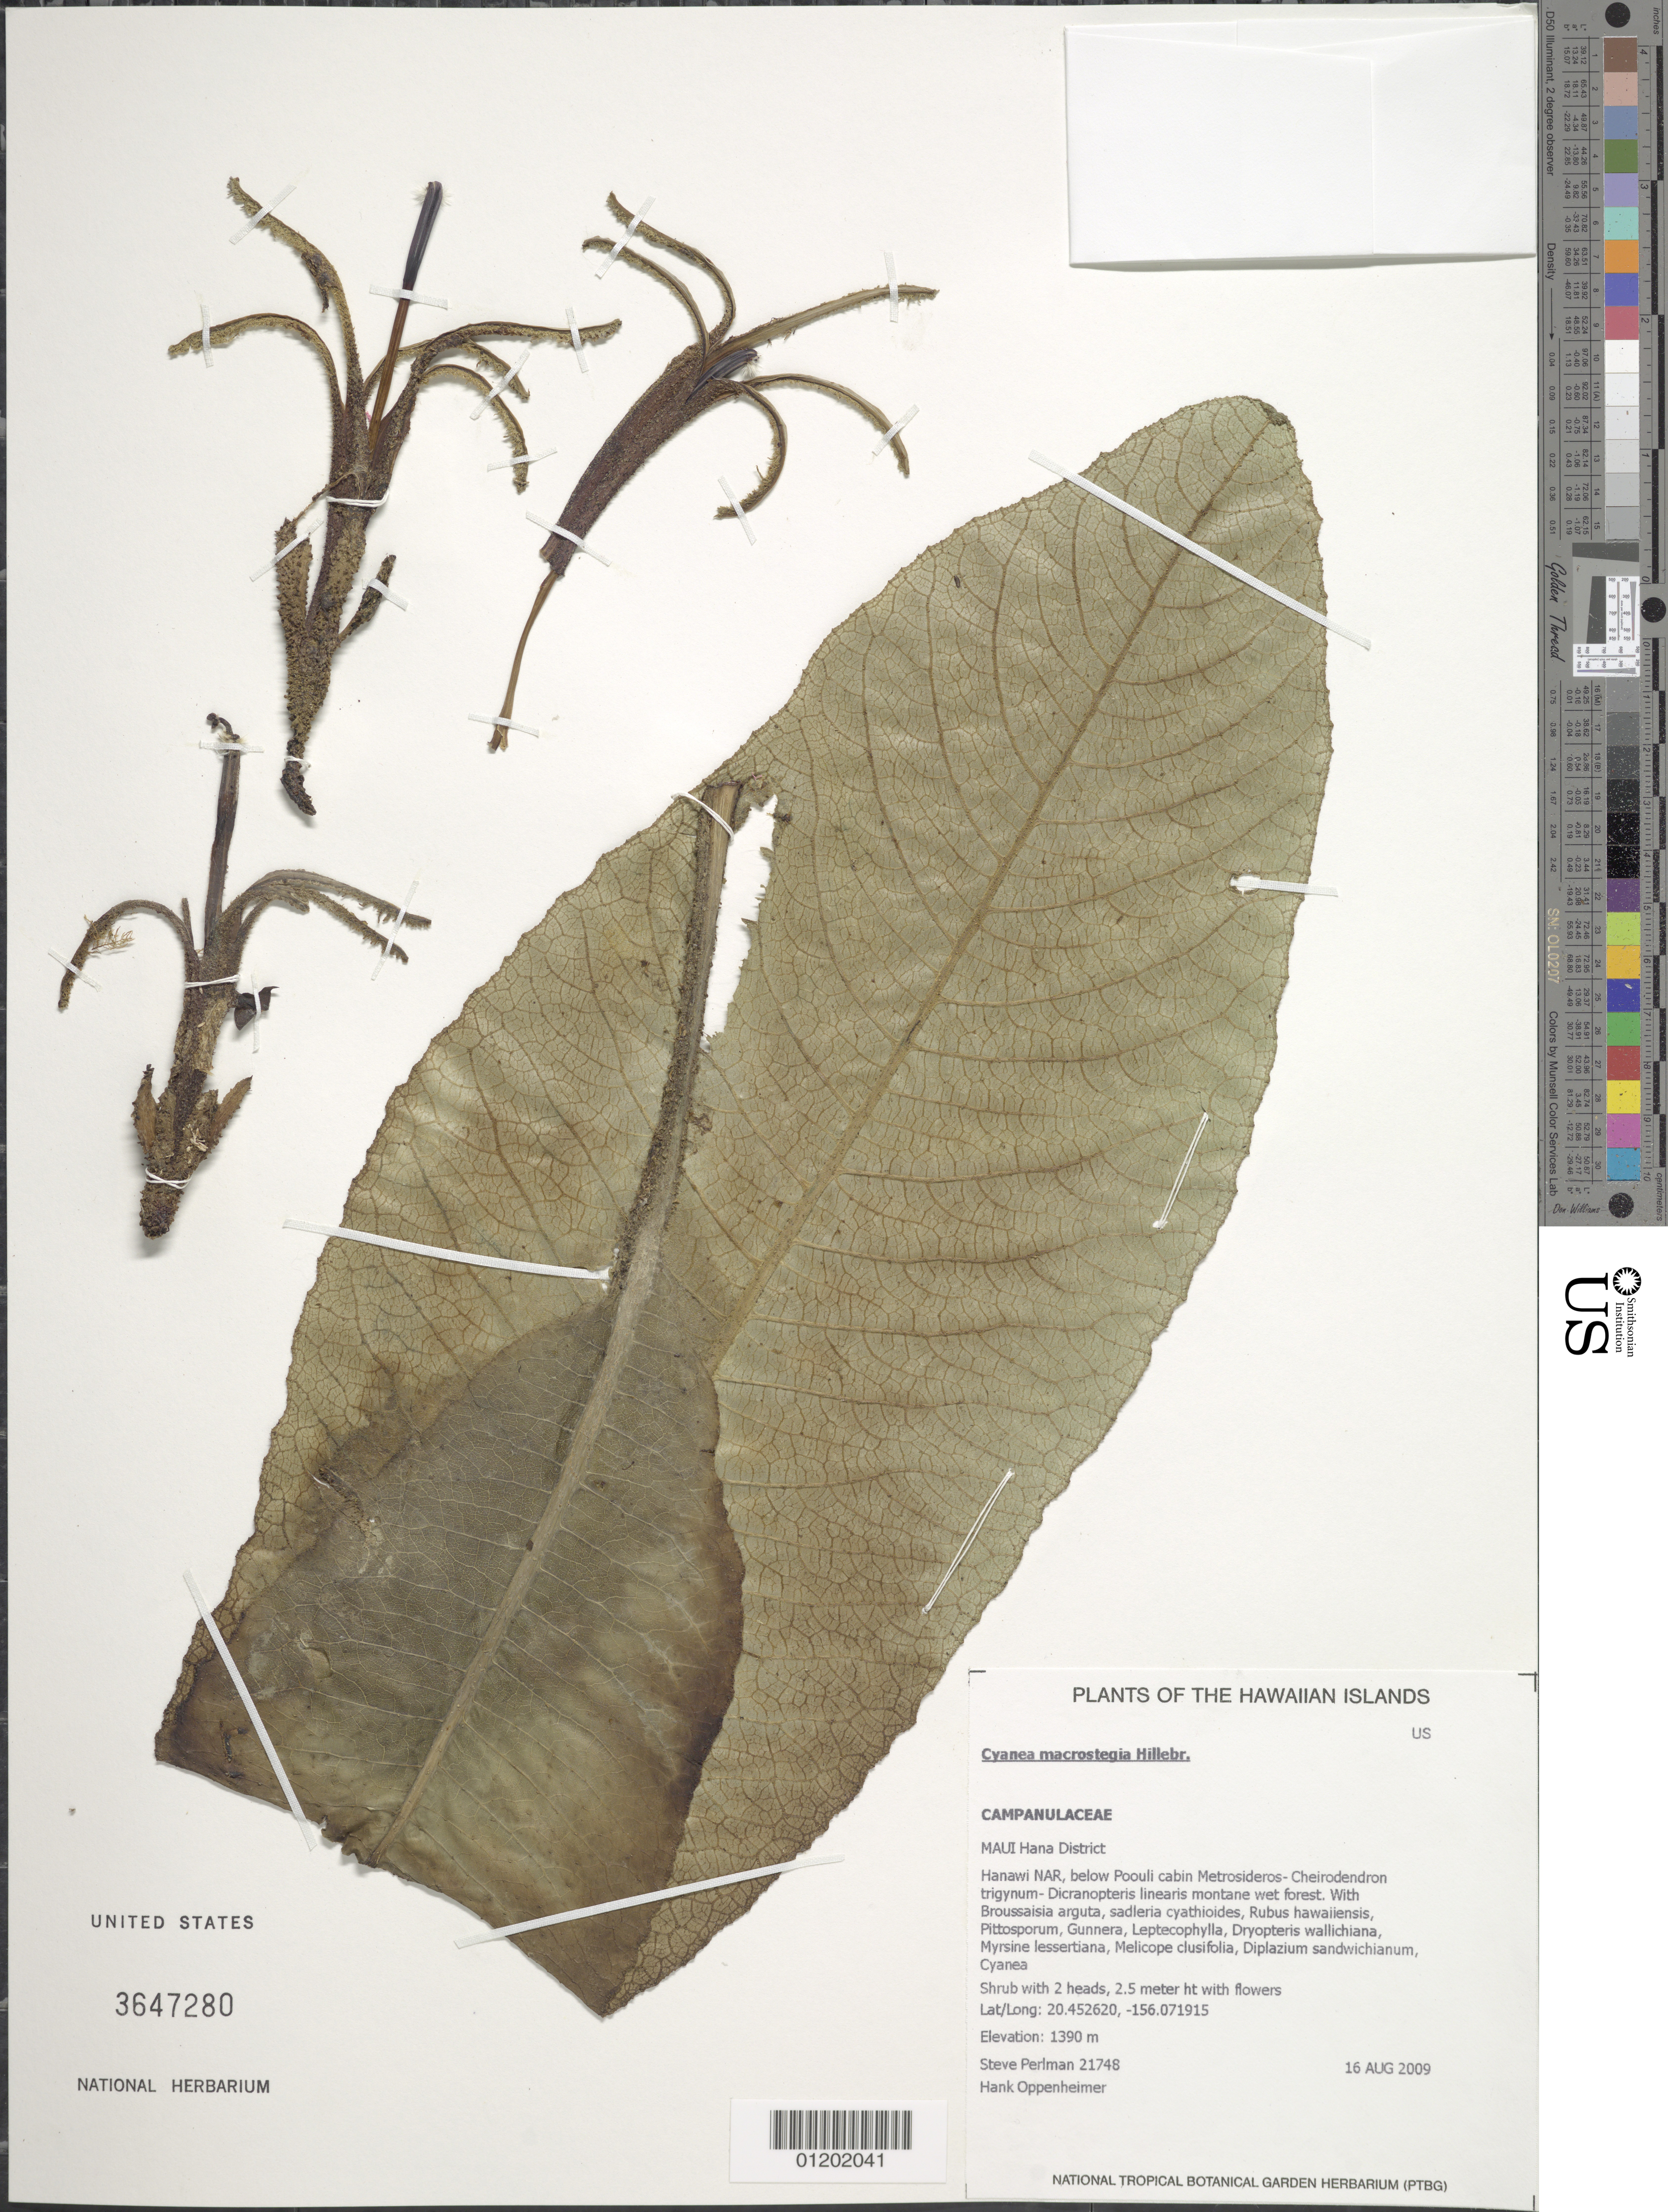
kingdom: Plantae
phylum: Tracheophyta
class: Magnoliopsida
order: Asterales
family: Campanulaceae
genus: Cyanea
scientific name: Cyanea macrostegia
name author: Hillebr.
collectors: S. P. Perlman & H. L. Oppenheimer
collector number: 21748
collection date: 2009-08-16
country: United States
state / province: Hawaii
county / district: Maui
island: Maui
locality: Hamakua District, Hanawi NAR, below Poouli cabin.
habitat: Montane wet forest.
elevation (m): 1390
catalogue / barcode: US 3647280